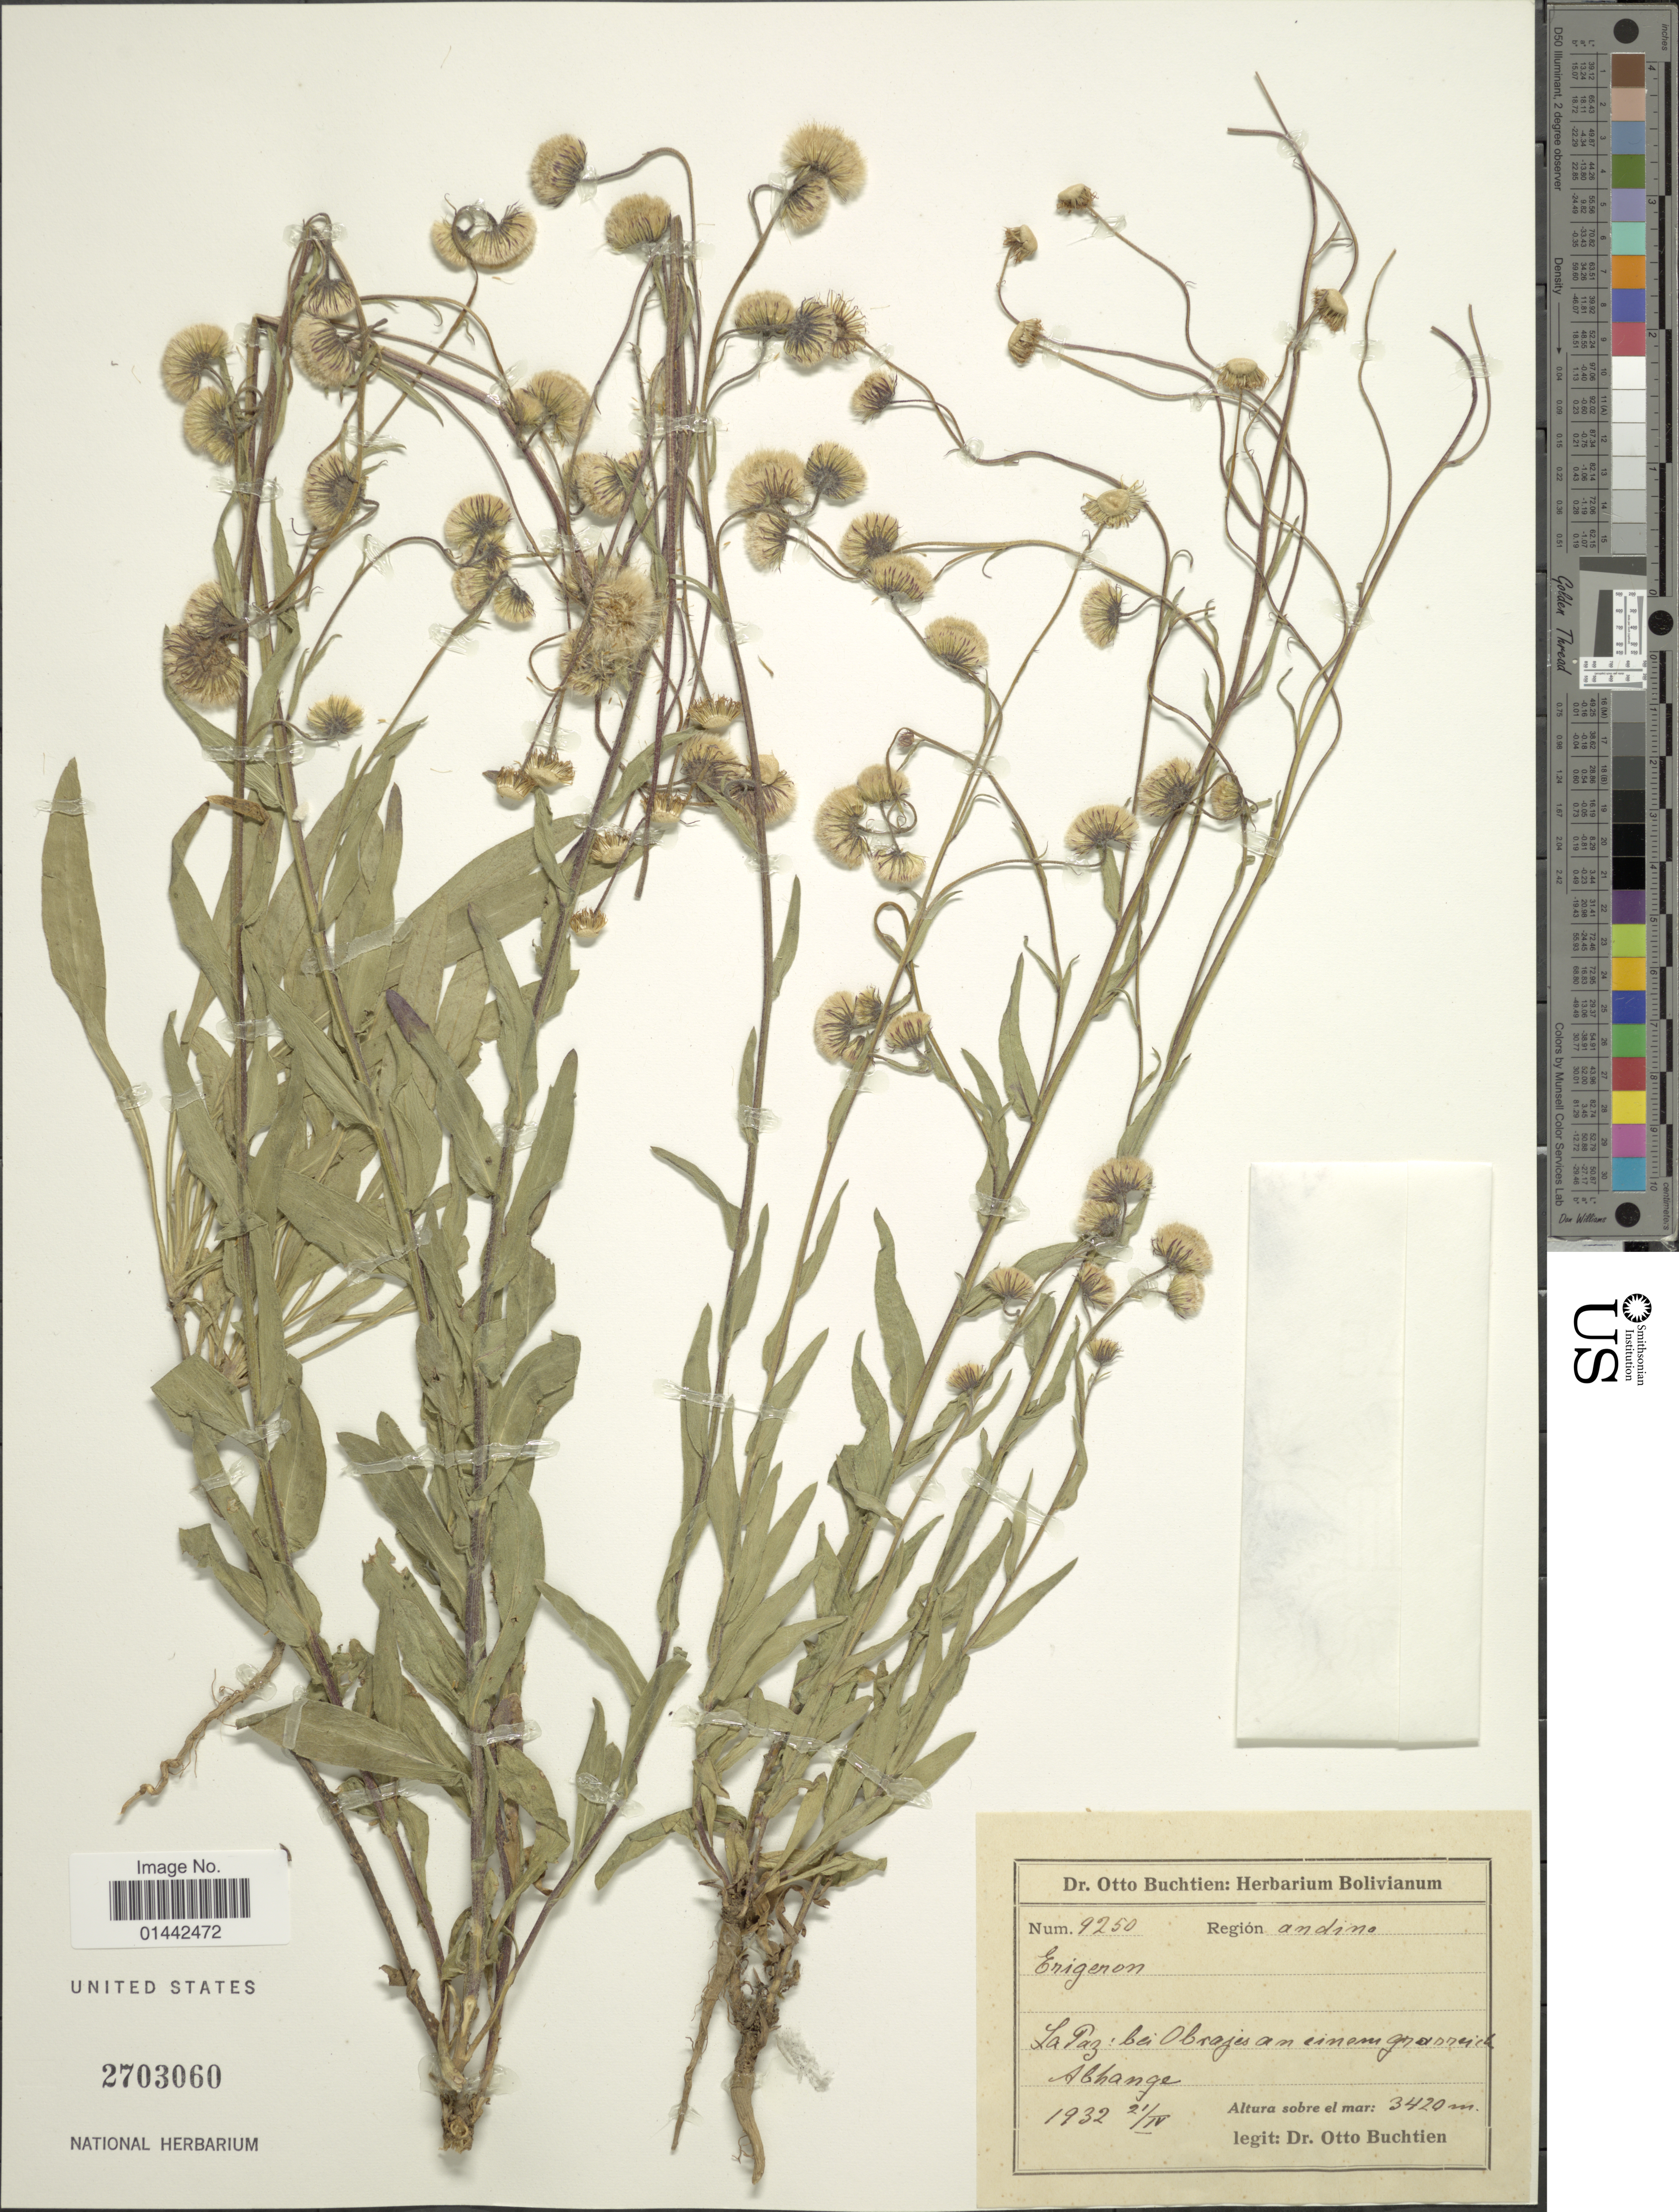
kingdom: Plantae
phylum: Tracheophyta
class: Magnoliopsida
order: Asterales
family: Asteraceae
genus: Erigeron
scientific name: Erigeron sp.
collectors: O. Buchtien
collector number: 9250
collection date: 1932-04-21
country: Bolivia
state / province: La Paz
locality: Bei Obrajes an cinem grasseich Abhange.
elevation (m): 3420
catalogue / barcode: US 2703060